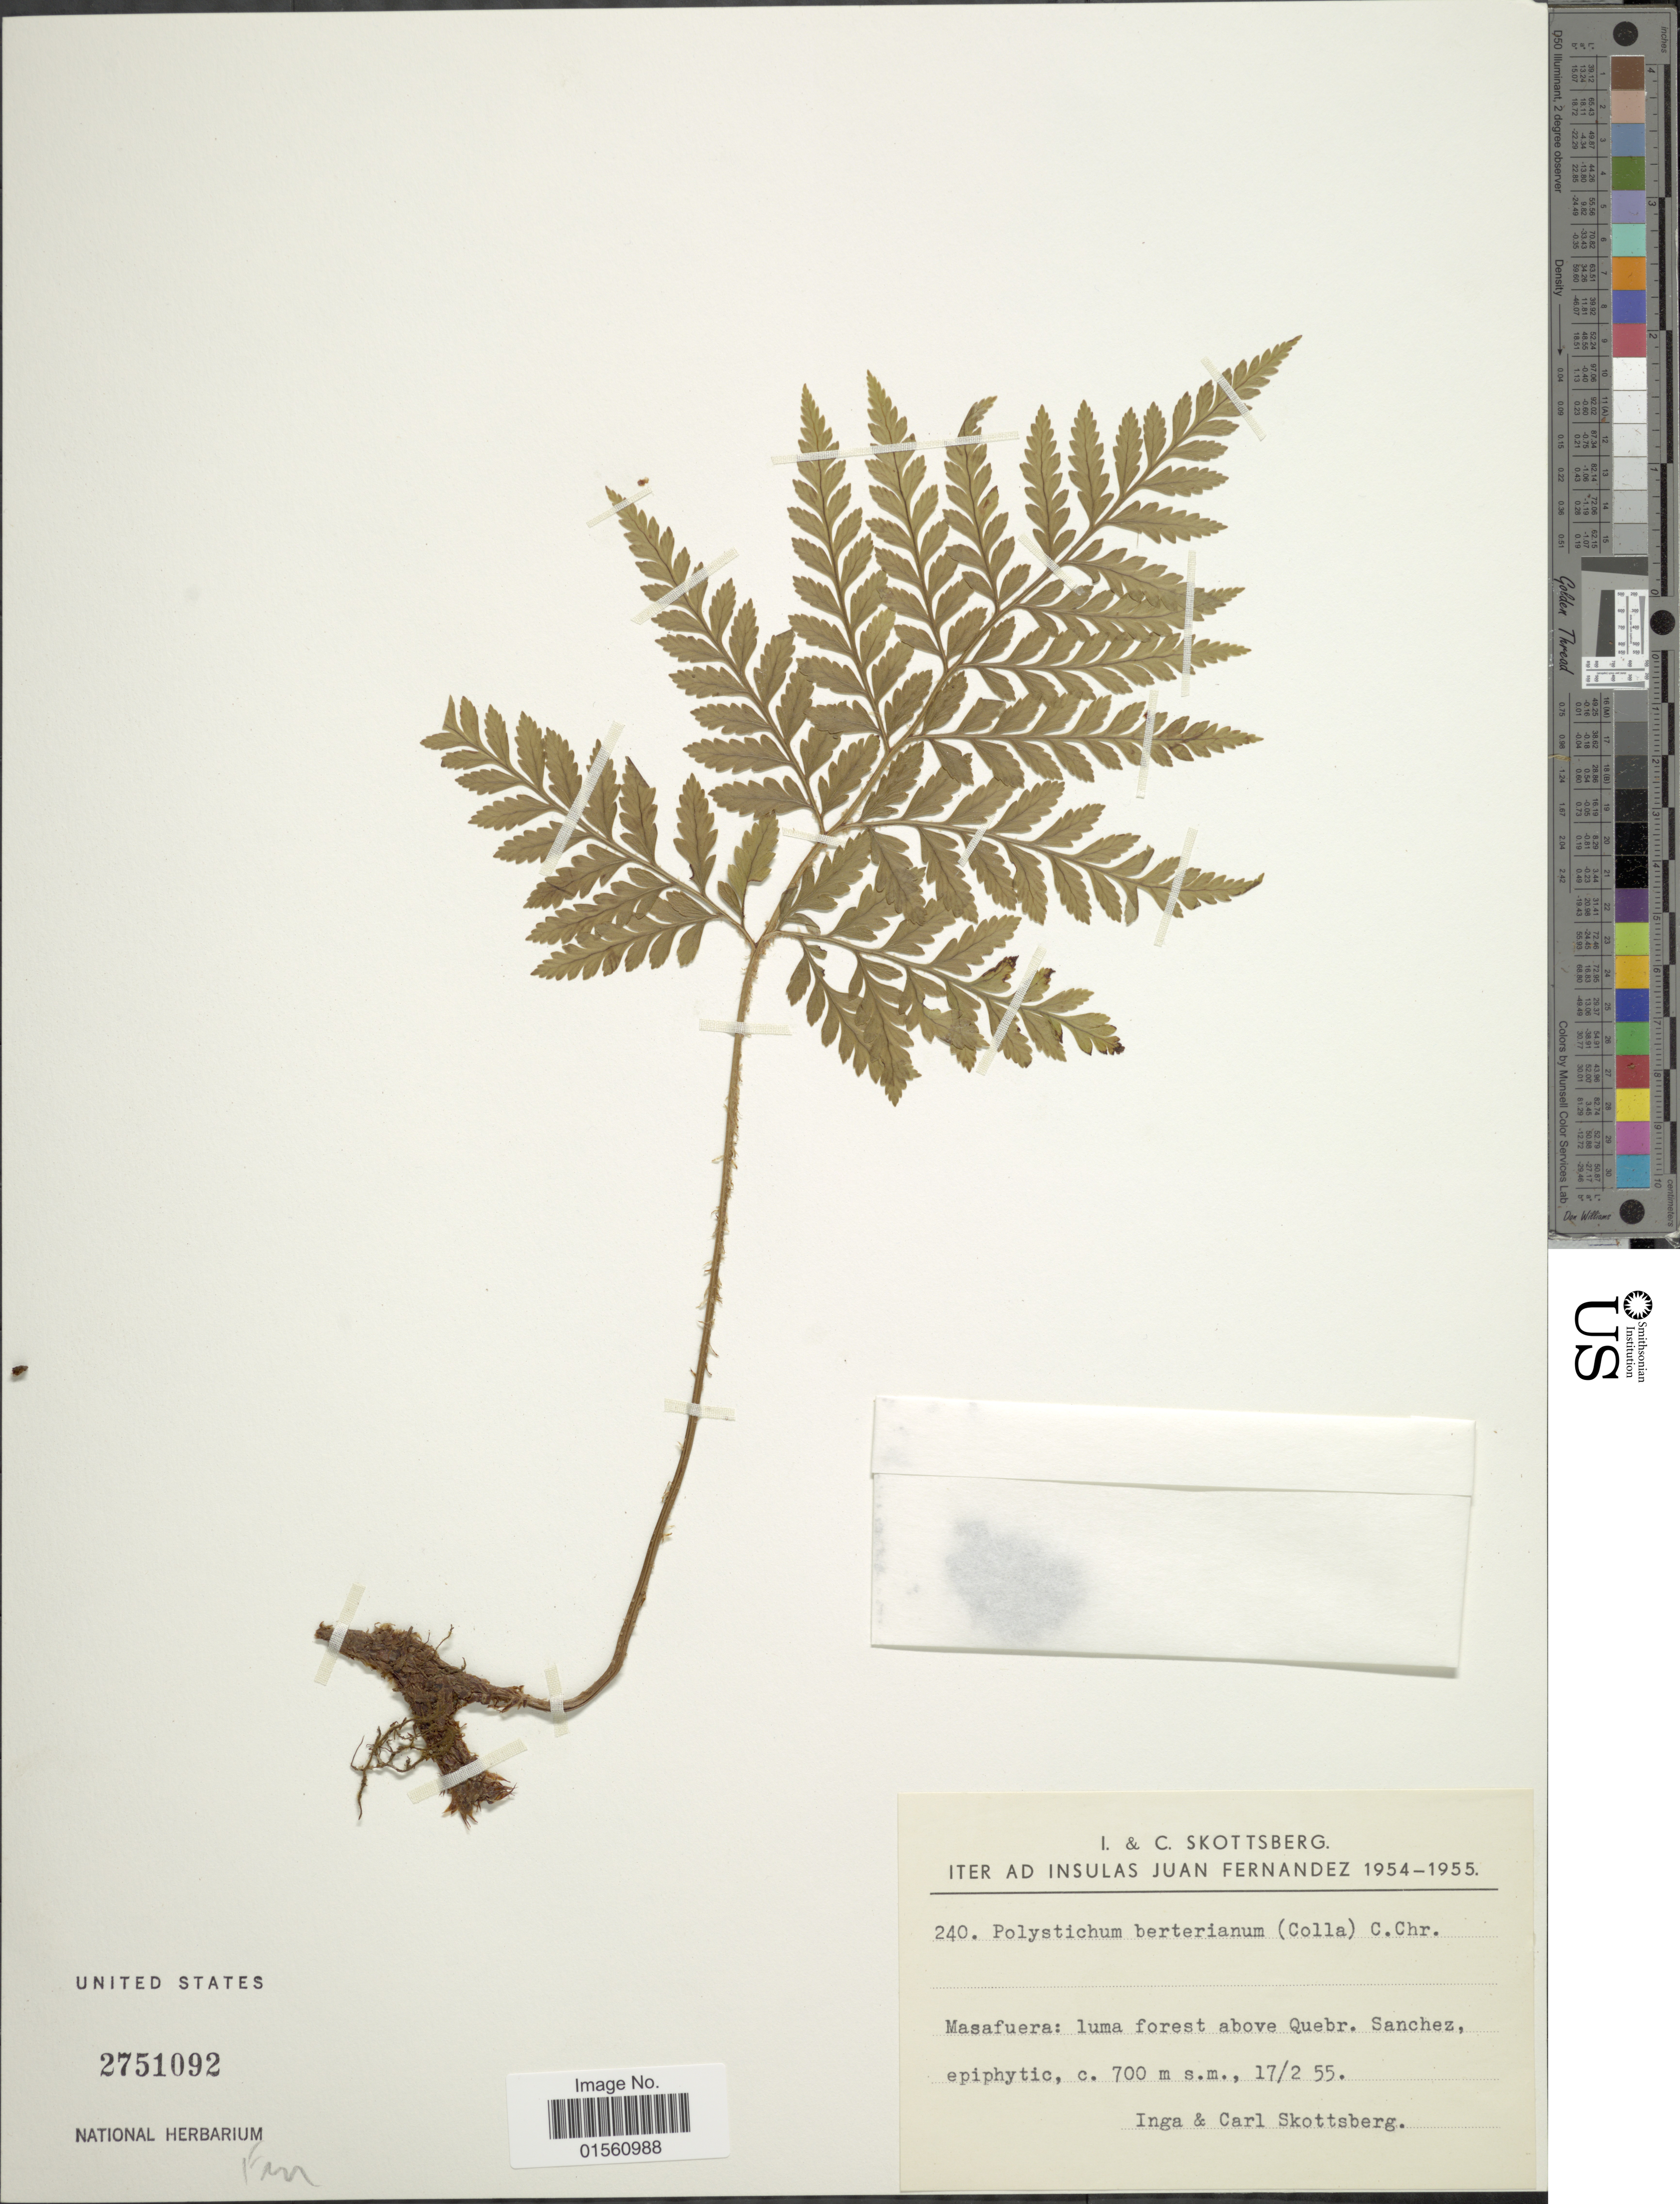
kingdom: Plantae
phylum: Tracheophyta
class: Polypodiopsida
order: Polypodiales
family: Dryopteridaceae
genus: Rumohra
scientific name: Rumohra berteroana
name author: (Colla) J.J. Rodr.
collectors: I. Skottsberg & C. Skottsberg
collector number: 240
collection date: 1955-02-17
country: Chile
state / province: Valparaíso (V)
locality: Masafuera: luma forest above Quebr. Sanchez, epiphytic, Juan Fernandez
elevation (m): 700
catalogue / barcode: US 2751092